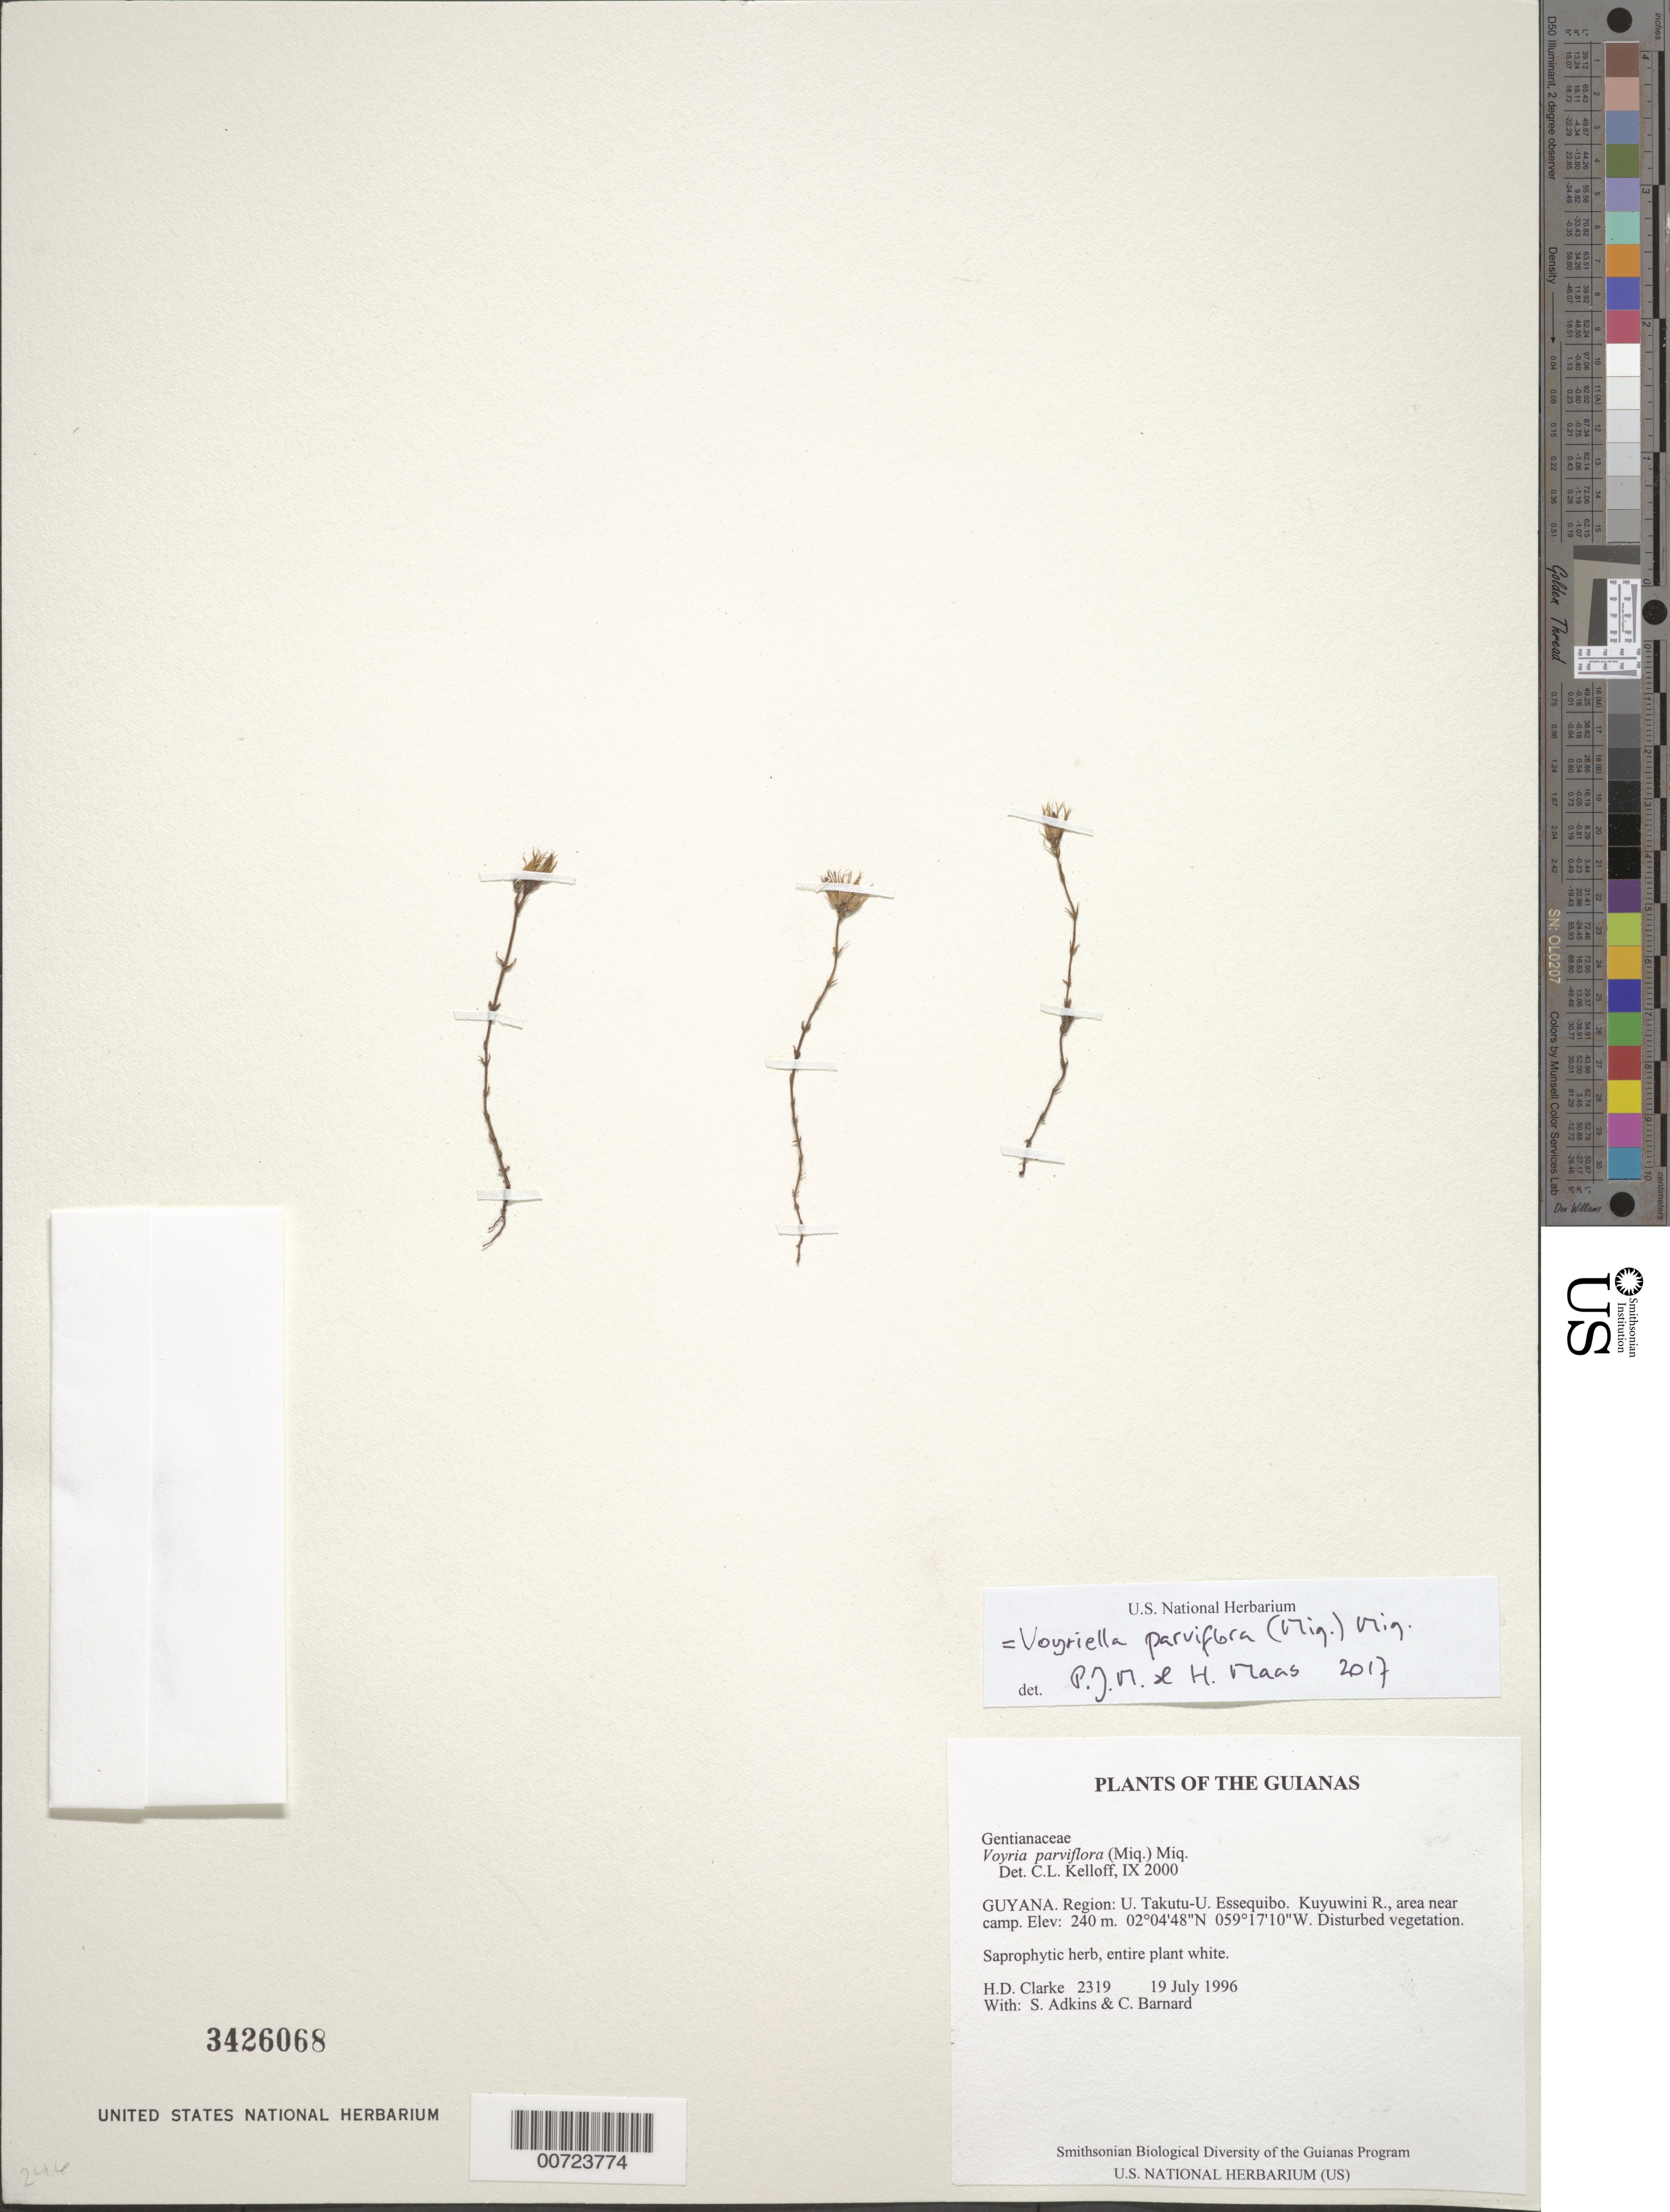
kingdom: Plantae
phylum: Tracheophyta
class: Magnoliopsida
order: Gentianales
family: Gentianaceae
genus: Voyriella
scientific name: Voyriella parviflora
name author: (Miq.) Miq.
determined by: Maas, P. J. M., Curator of the herbarium (U), Nationaal Herbarium Nederland (NETHERLANDS)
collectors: H. D. Clarke, S. Adkins & C. Bernard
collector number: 2319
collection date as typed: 19 July 1996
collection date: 1996-07-19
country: Guyana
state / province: U. Takutu-U. Essequibo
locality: Kuyuwini R., area near camp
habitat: Disturbed vegetation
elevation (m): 240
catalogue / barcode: US 3426068